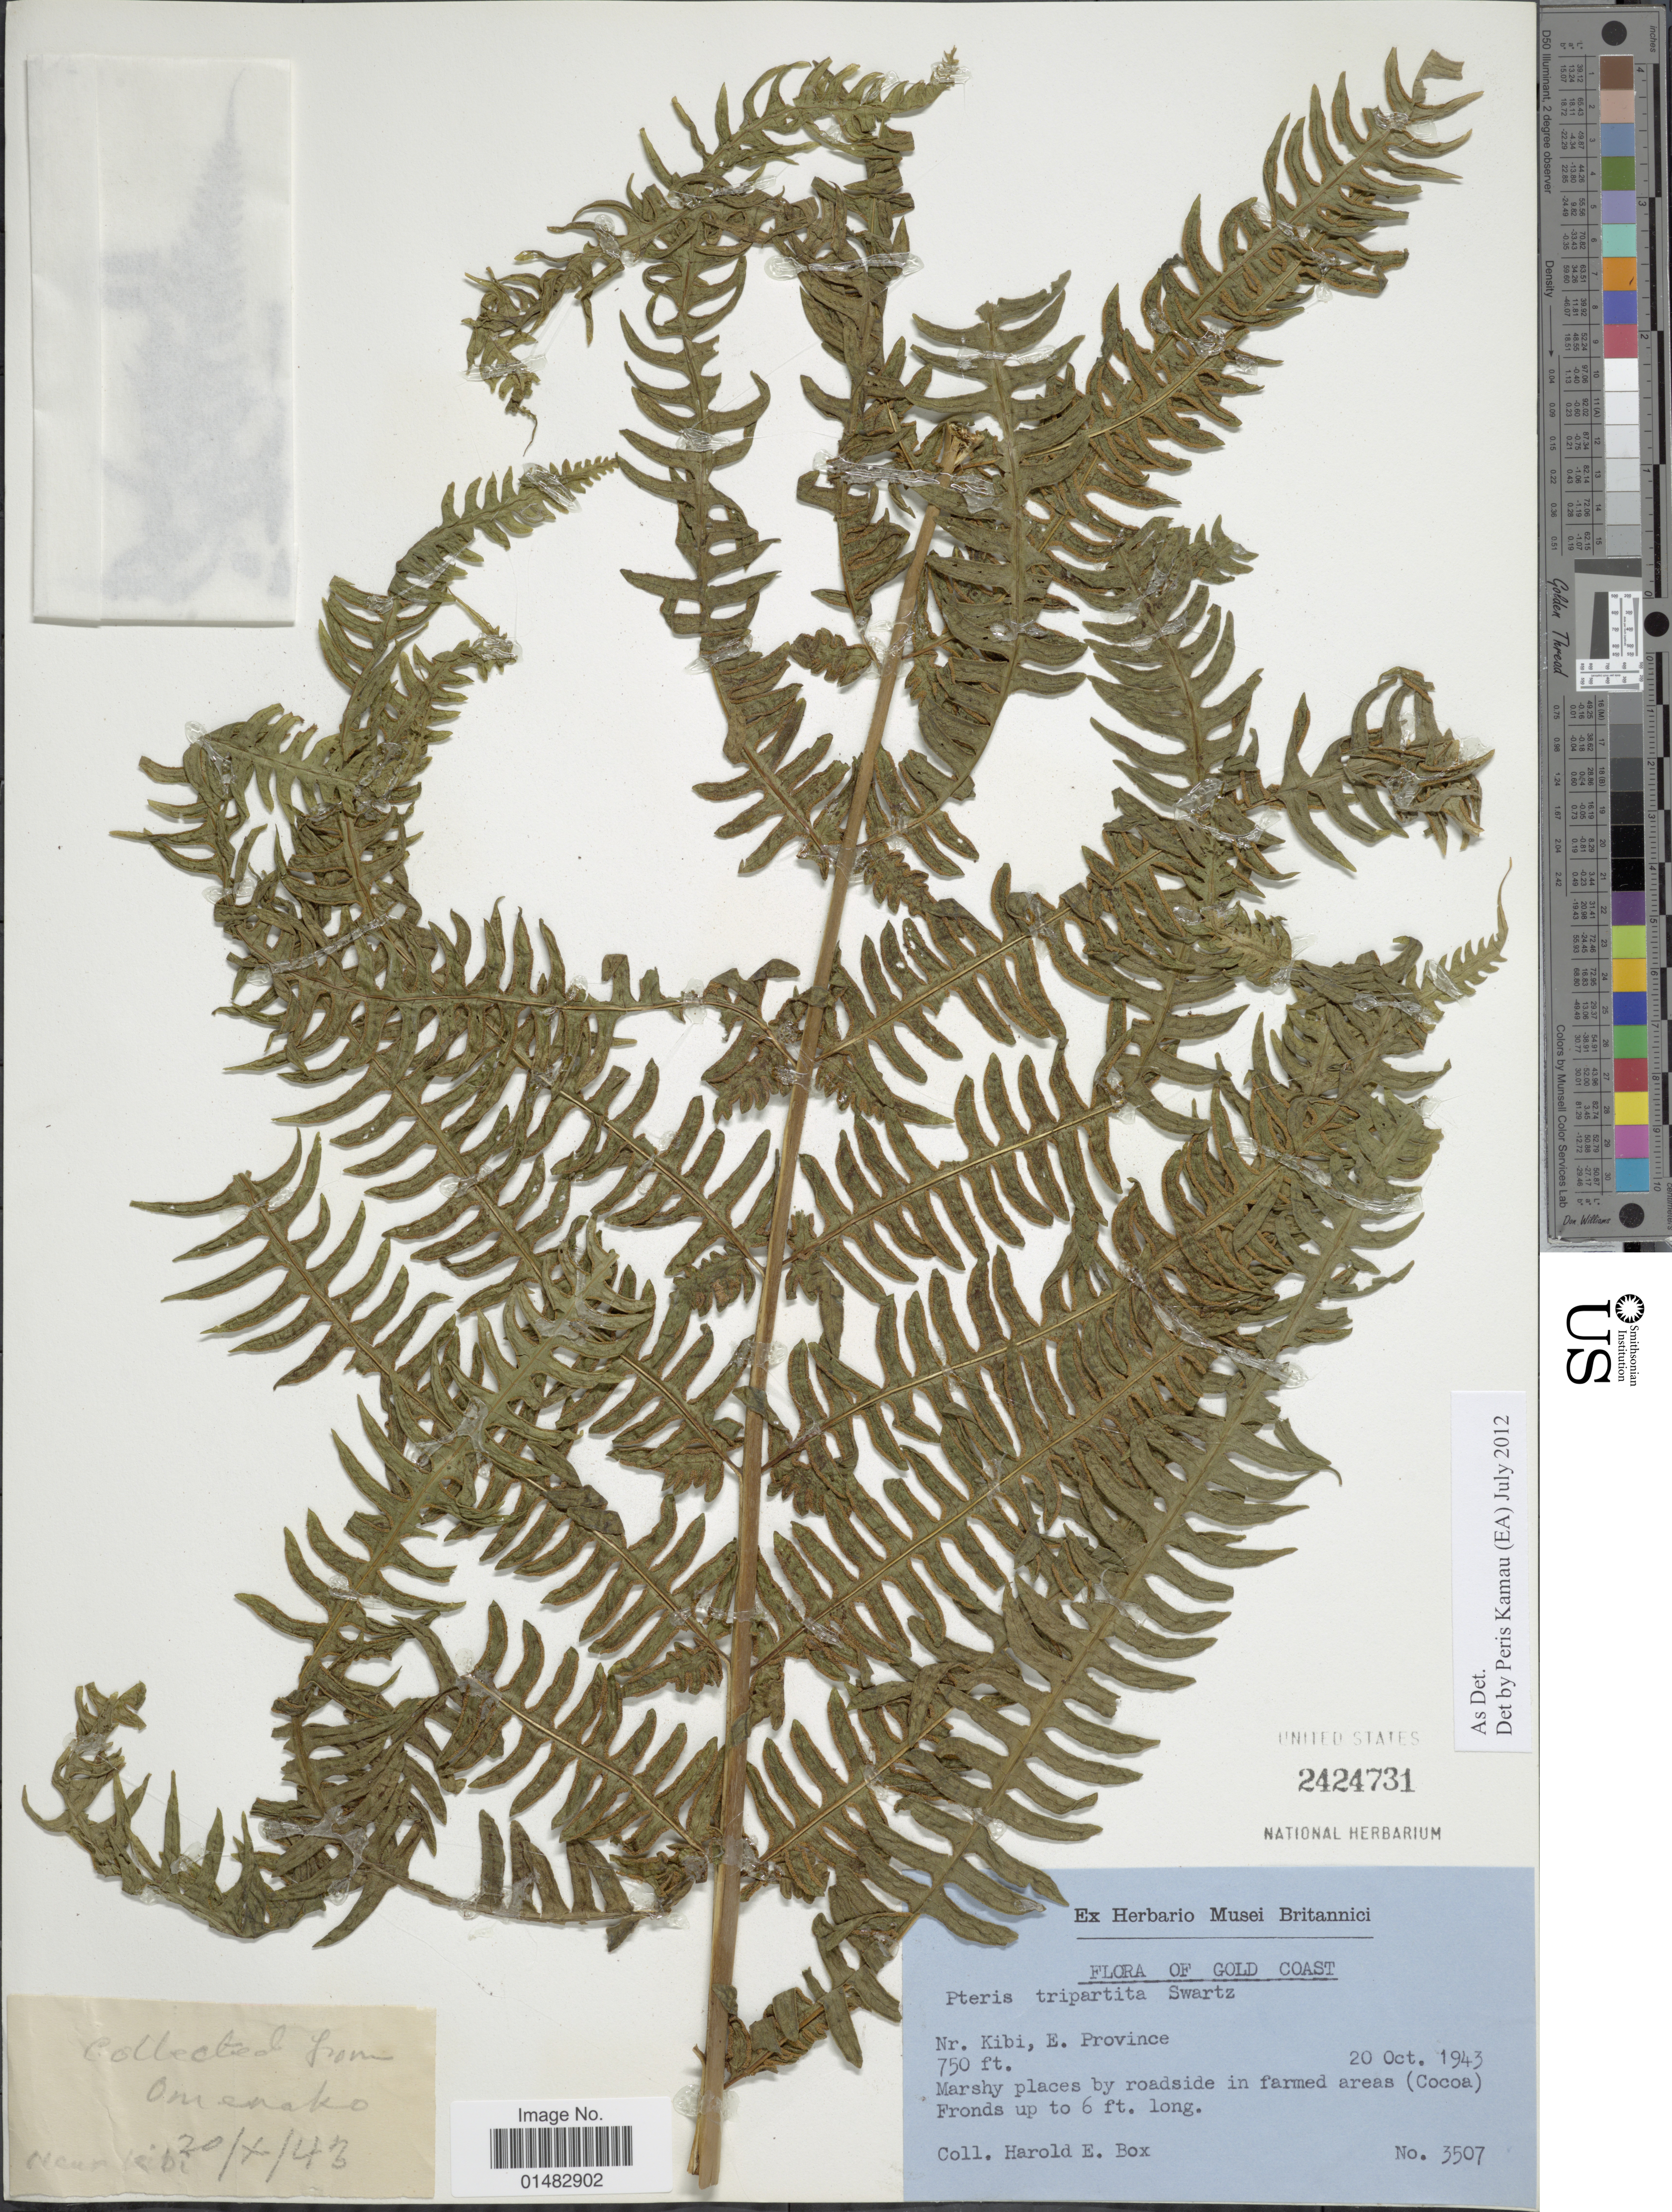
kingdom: Plantae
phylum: Tracheophyta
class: Polypodiopsida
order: Polypodiales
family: Pteridaceae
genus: Pteris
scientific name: Pteris tripartita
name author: Sw.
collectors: H. E. Box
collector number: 3507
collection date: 1943-10-20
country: Ghana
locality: Gold Coast, Nr. Kibi, E. Province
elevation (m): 229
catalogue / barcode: US 2424731